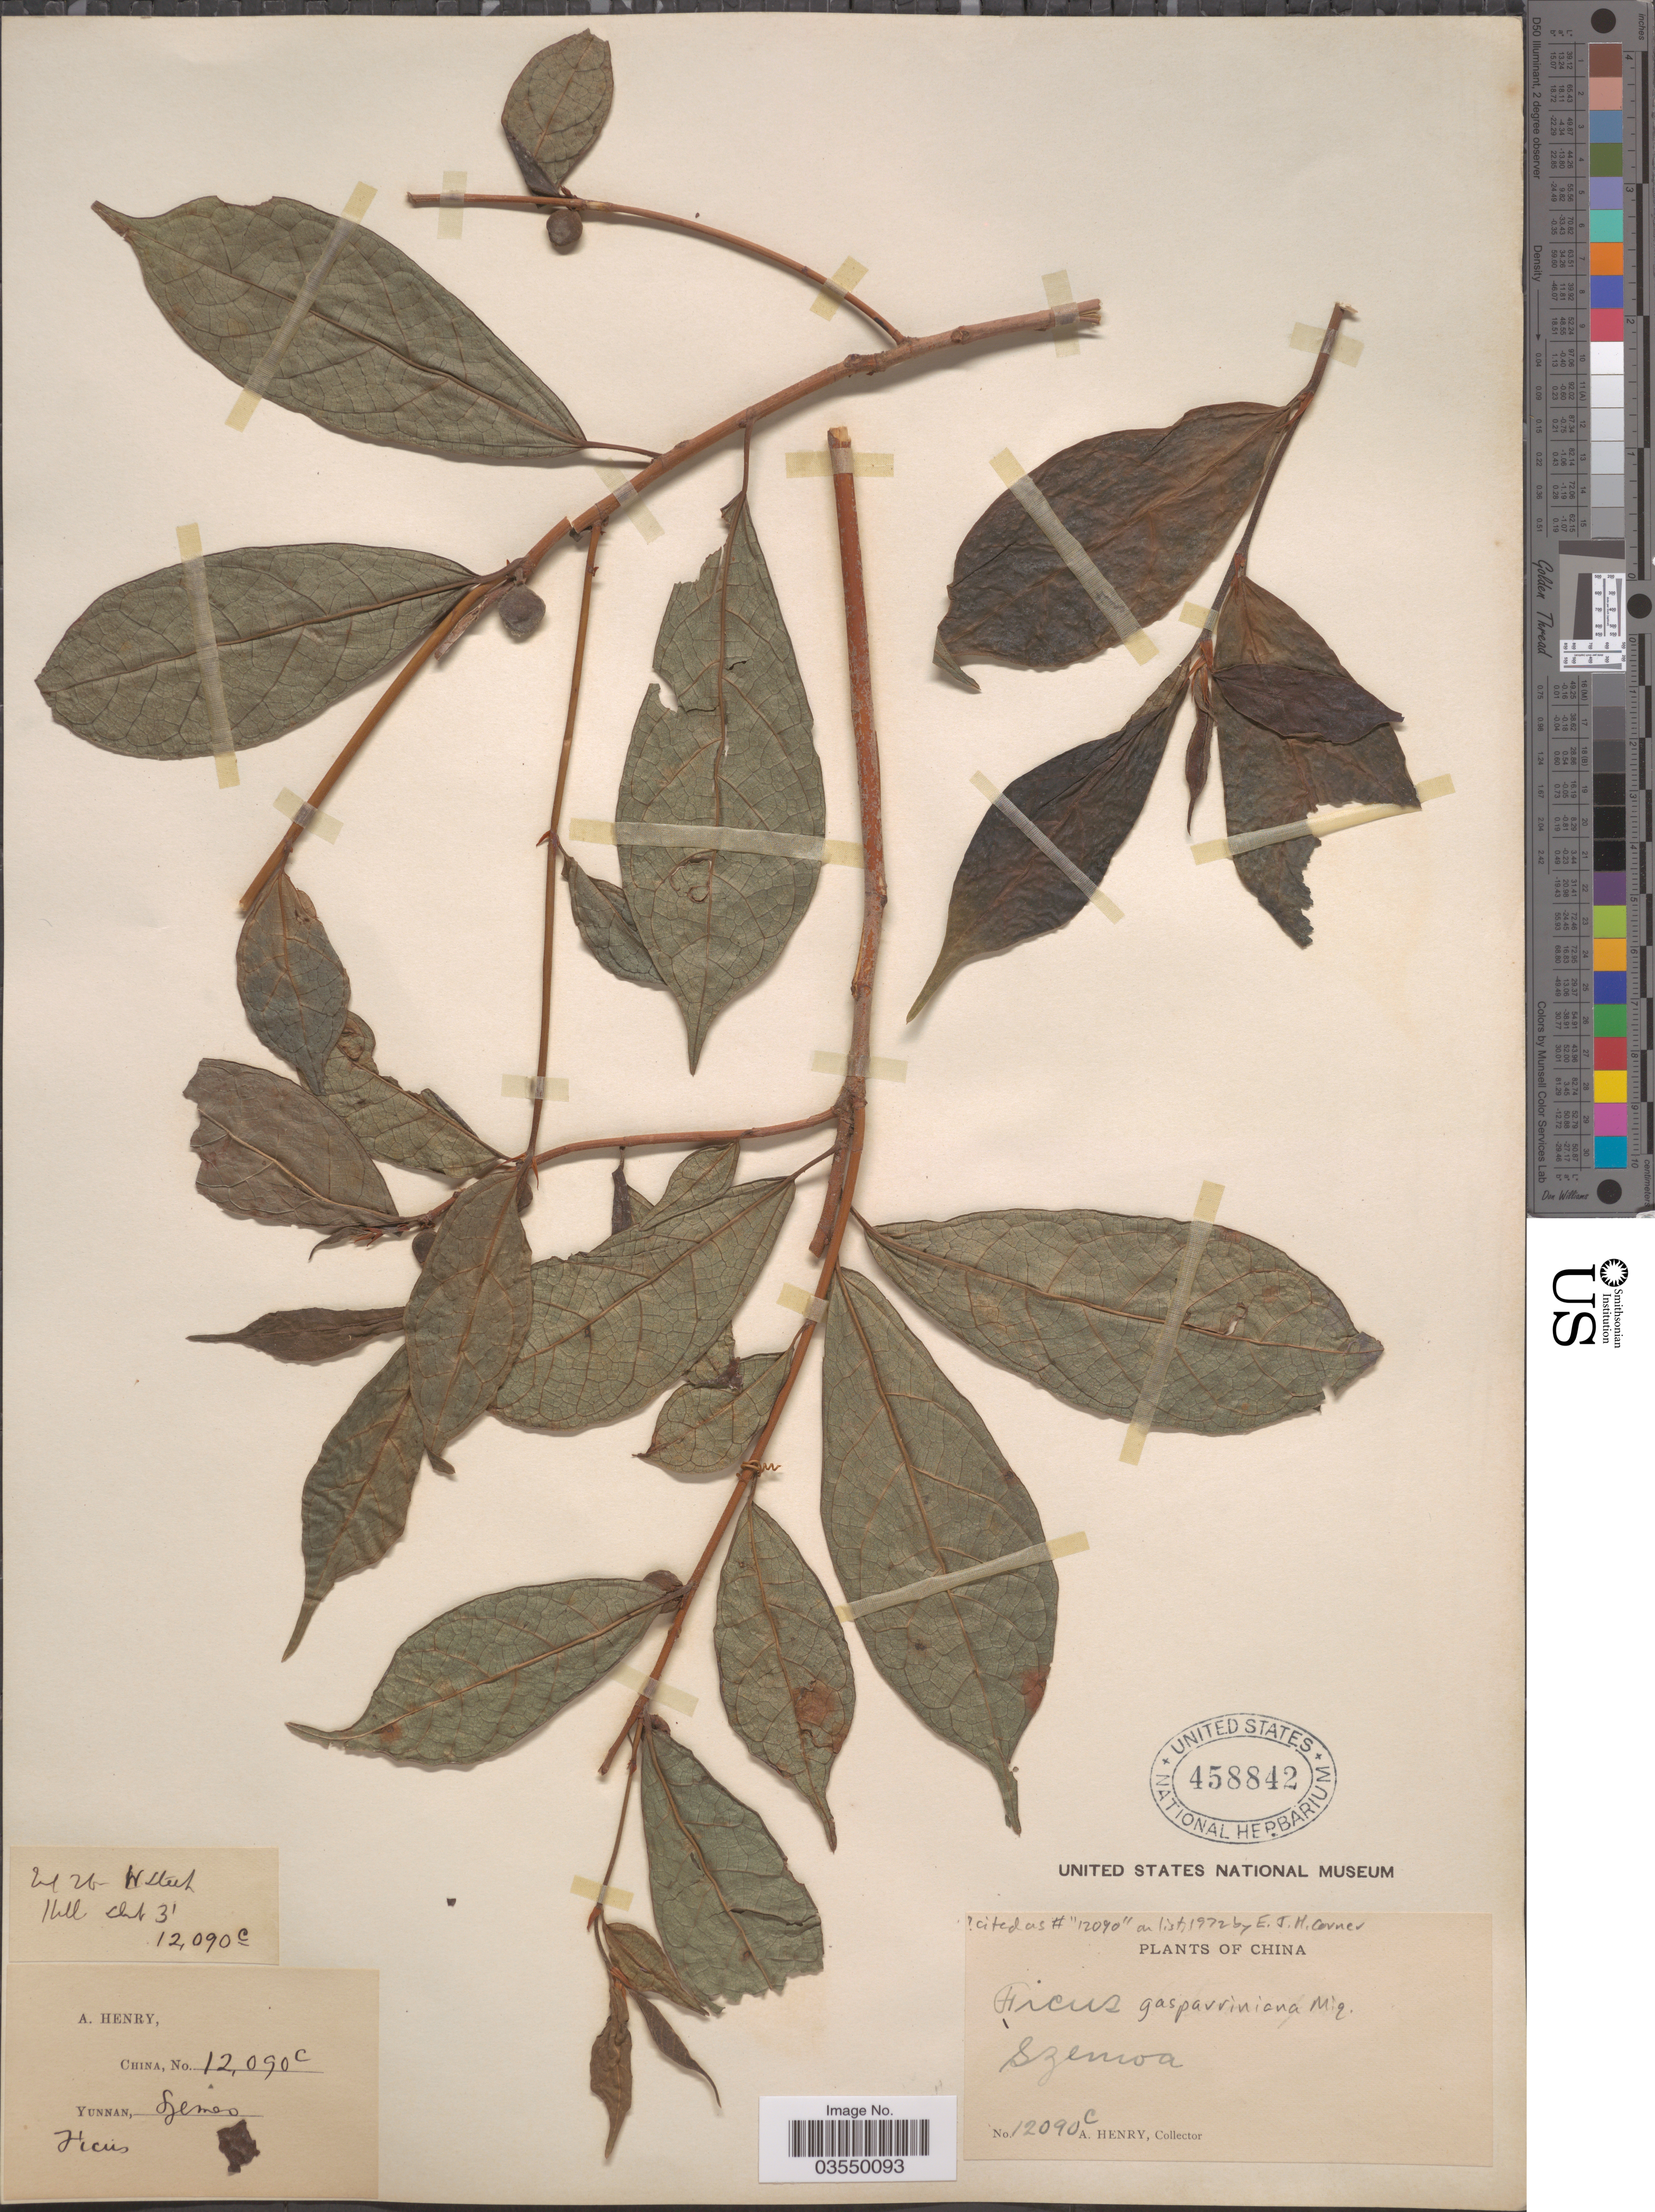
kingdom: Plantae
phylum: Tracheophyta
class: Magnoliopsida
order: Rosales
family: Moraceae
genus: Ficus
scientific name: Ficus gasparriniana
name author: Miq.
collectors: A. Henry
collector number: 12090 C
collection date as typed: Transcribed d/m/y: /7/26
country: China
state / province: Yunnan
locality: Szemoa.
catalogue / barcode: US 458842